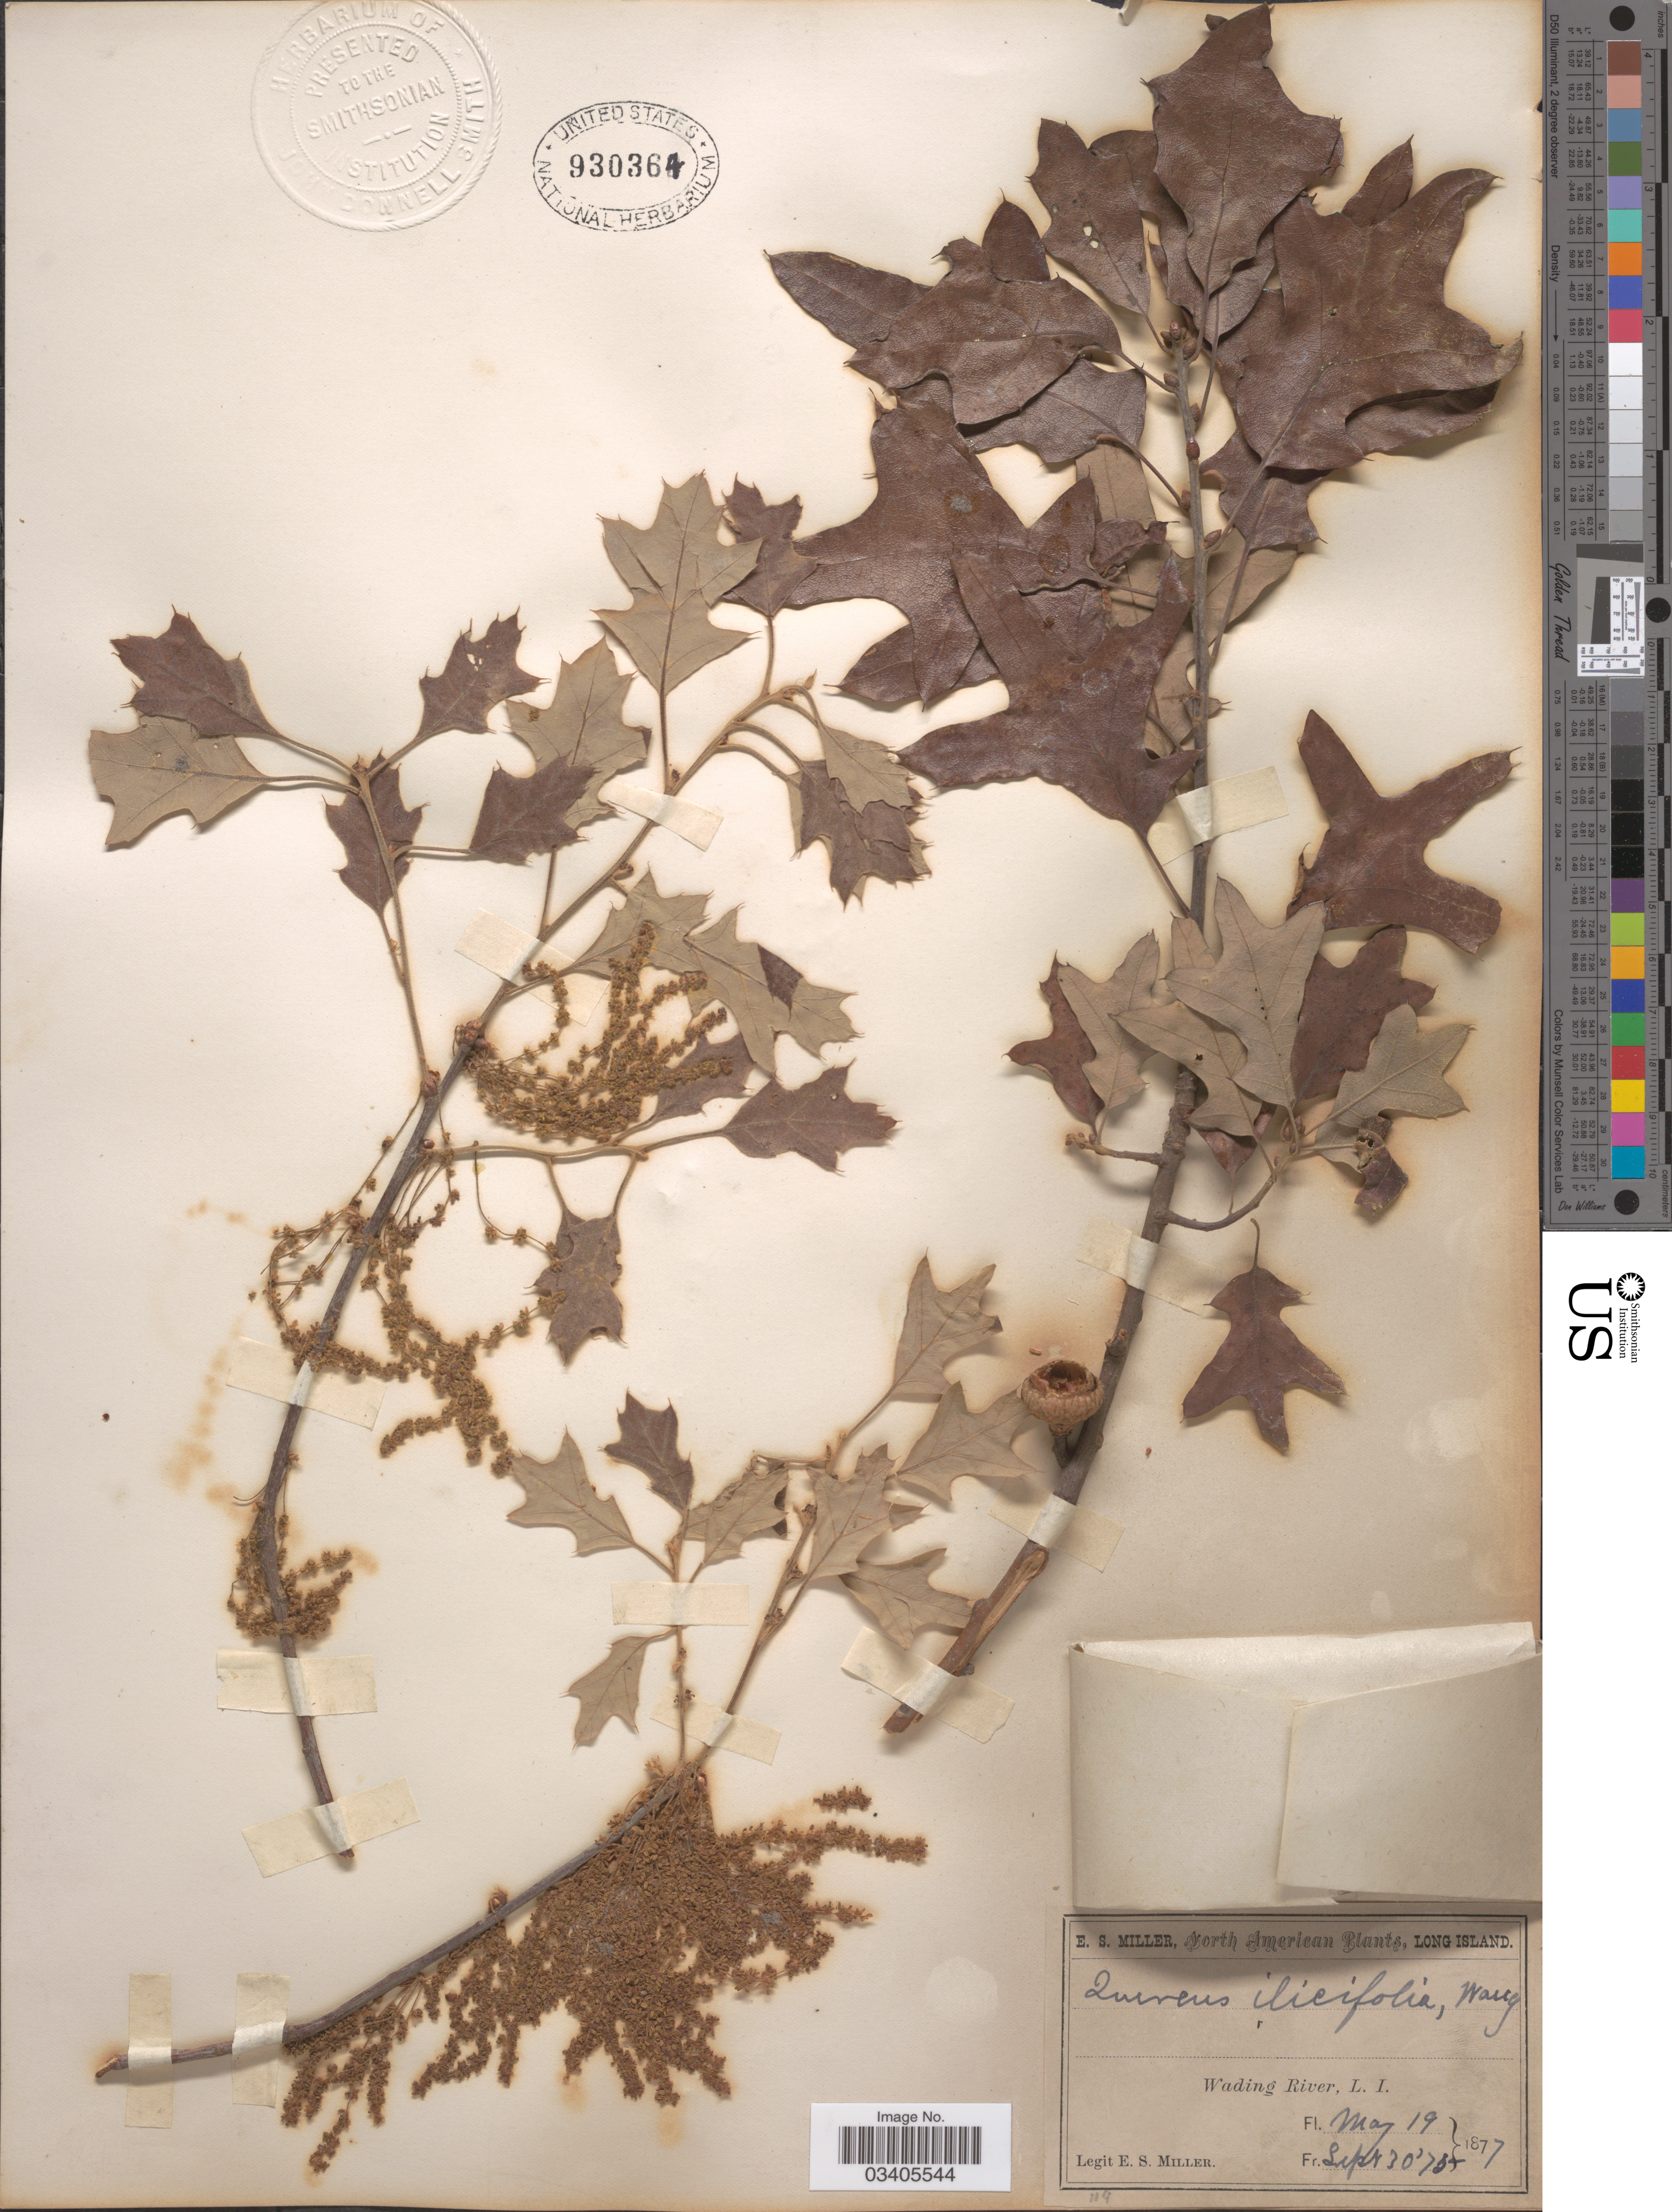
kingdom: Plantae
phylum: Tracheophyta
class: Magnoliopsida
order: Fagales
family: Fagaceae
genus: Quercus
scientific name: Quercus ilicifolia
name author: Wangenh.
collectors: E. S. Miller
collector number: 114*?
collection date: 1875-09-30/1877-05-19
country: United States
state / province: New York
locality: Wading River, L. I.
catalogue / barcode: US 930364